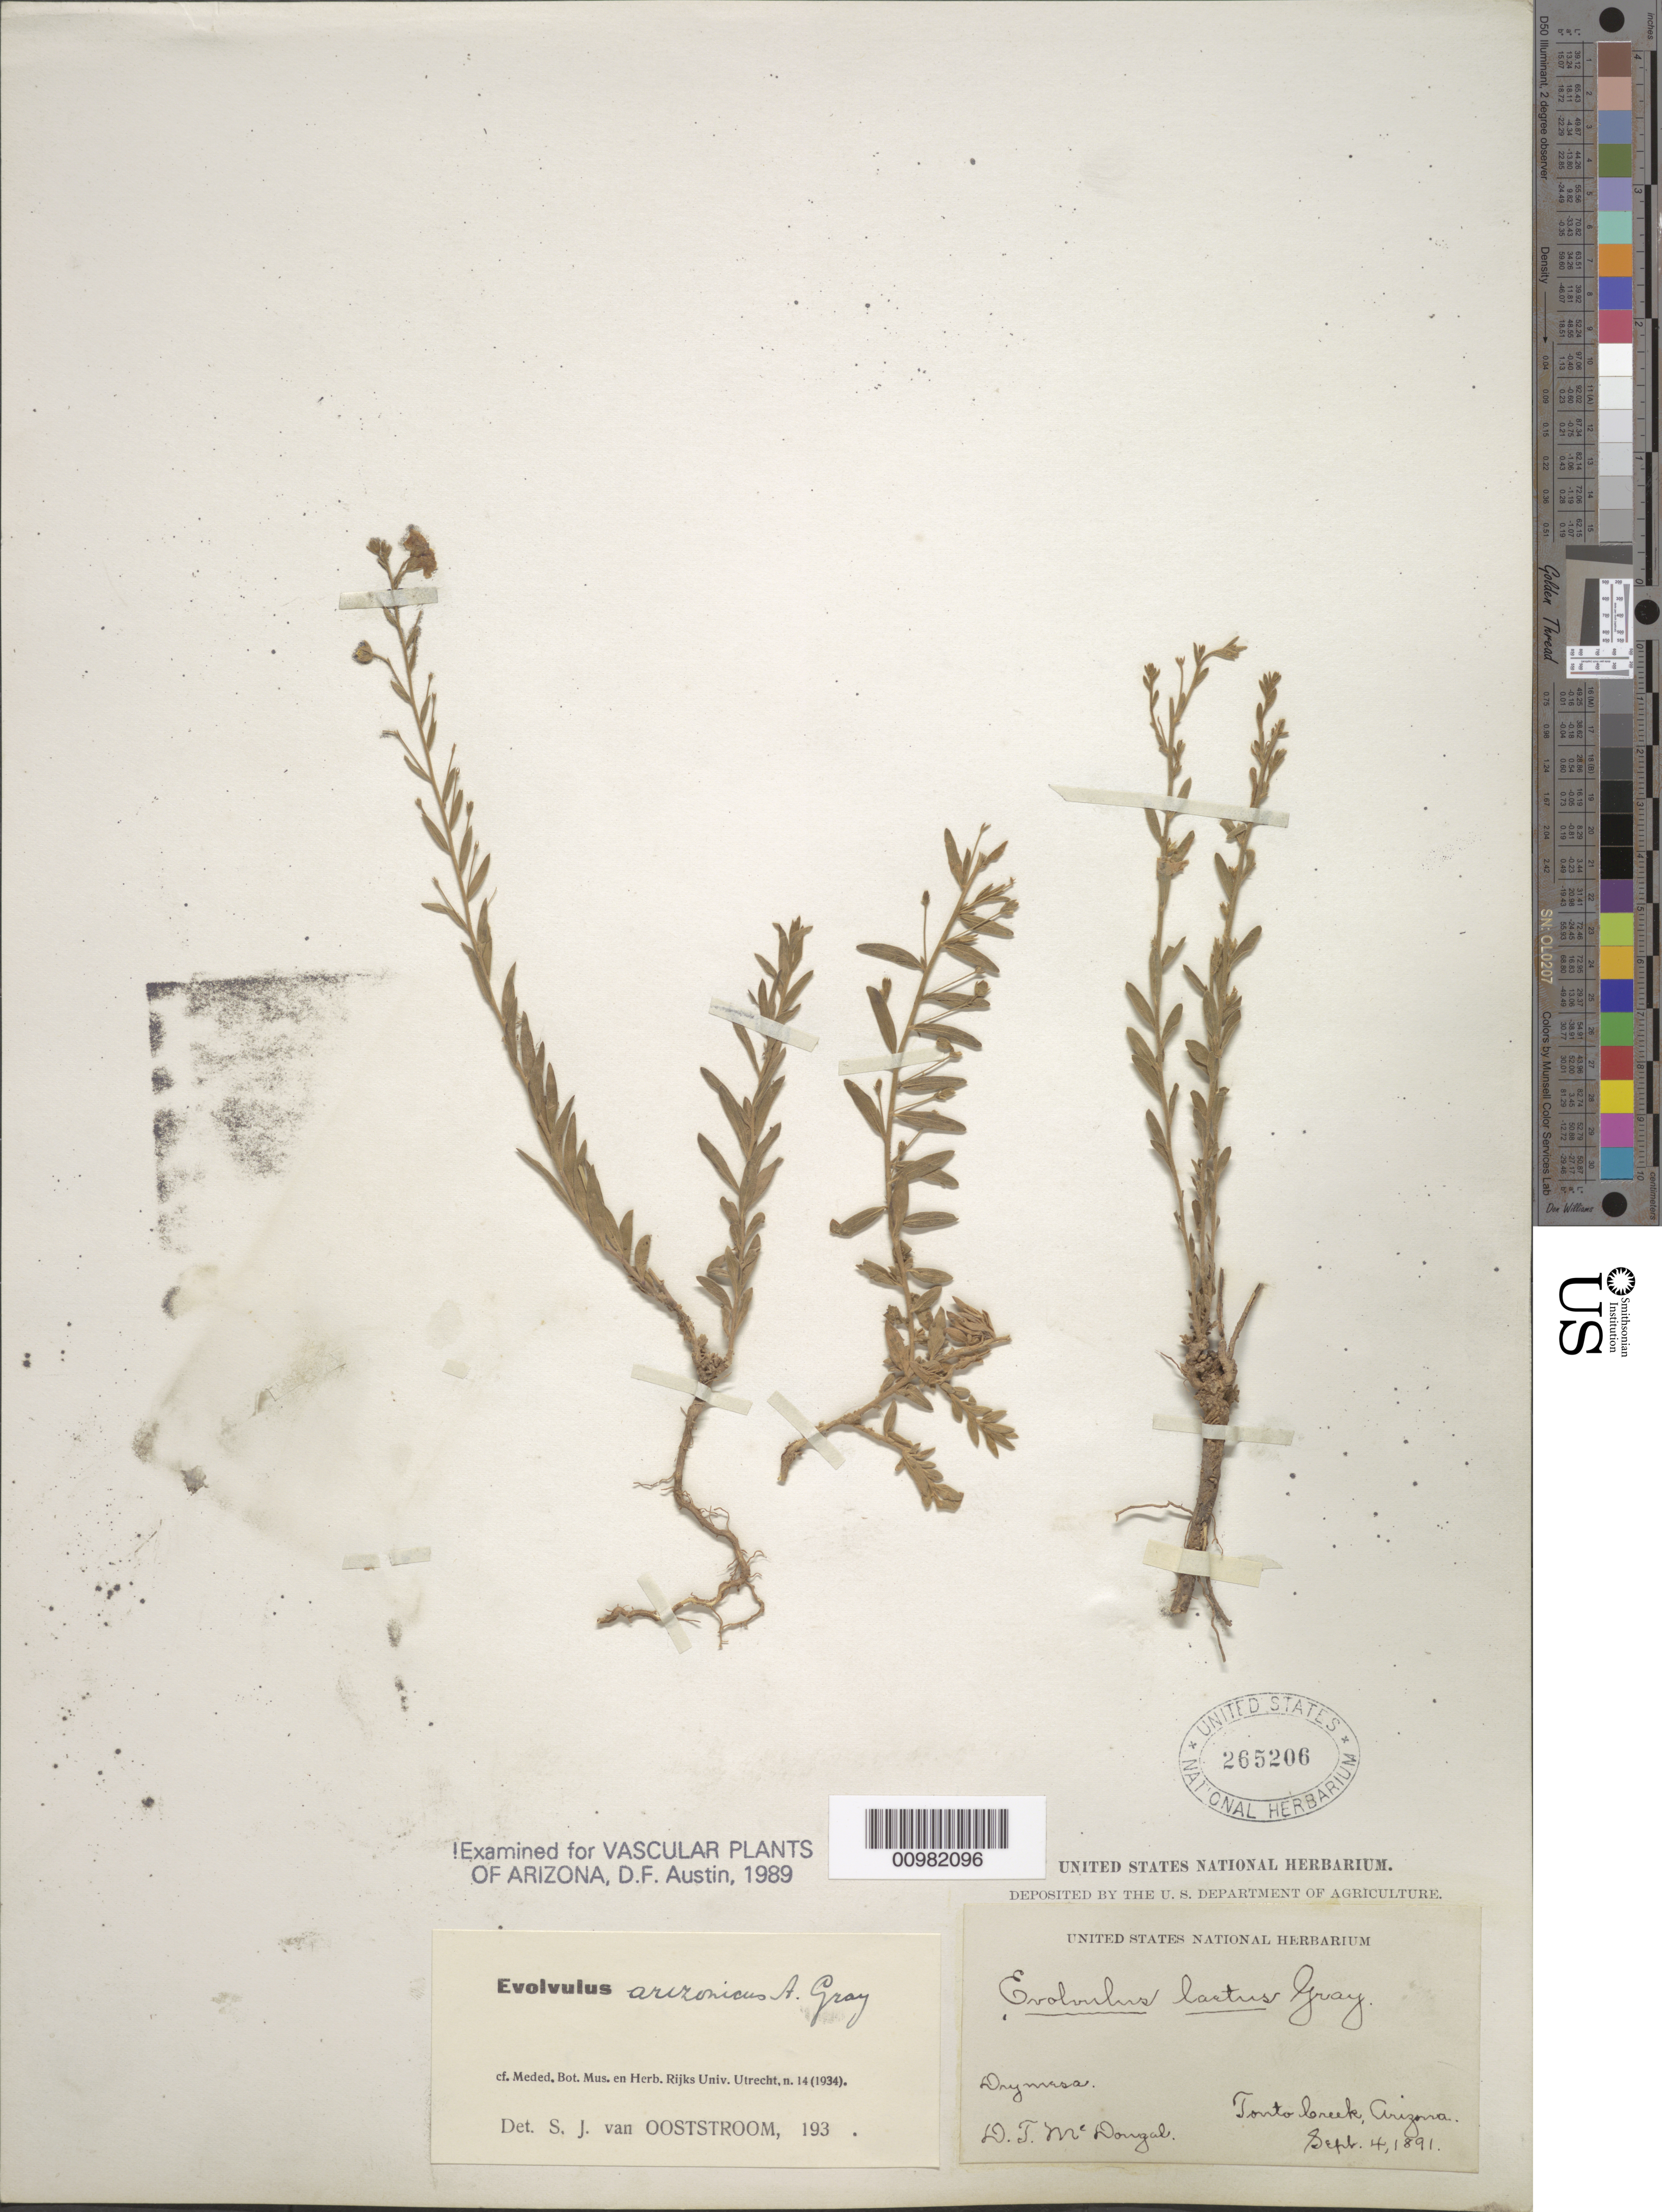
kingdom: Plantae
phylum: Tracheophyta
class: Magnoliopsida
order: Solanales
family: Convolvulaceae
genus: Evolvulus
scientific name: Evolvulus alsinoides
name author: (L.) L.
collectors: D. T. MacDougal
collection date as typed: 04 Sep 1891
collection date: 1891-09-04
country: United States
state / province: Arizona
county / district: Gila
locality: Tonto Creek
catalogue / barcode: US 265206